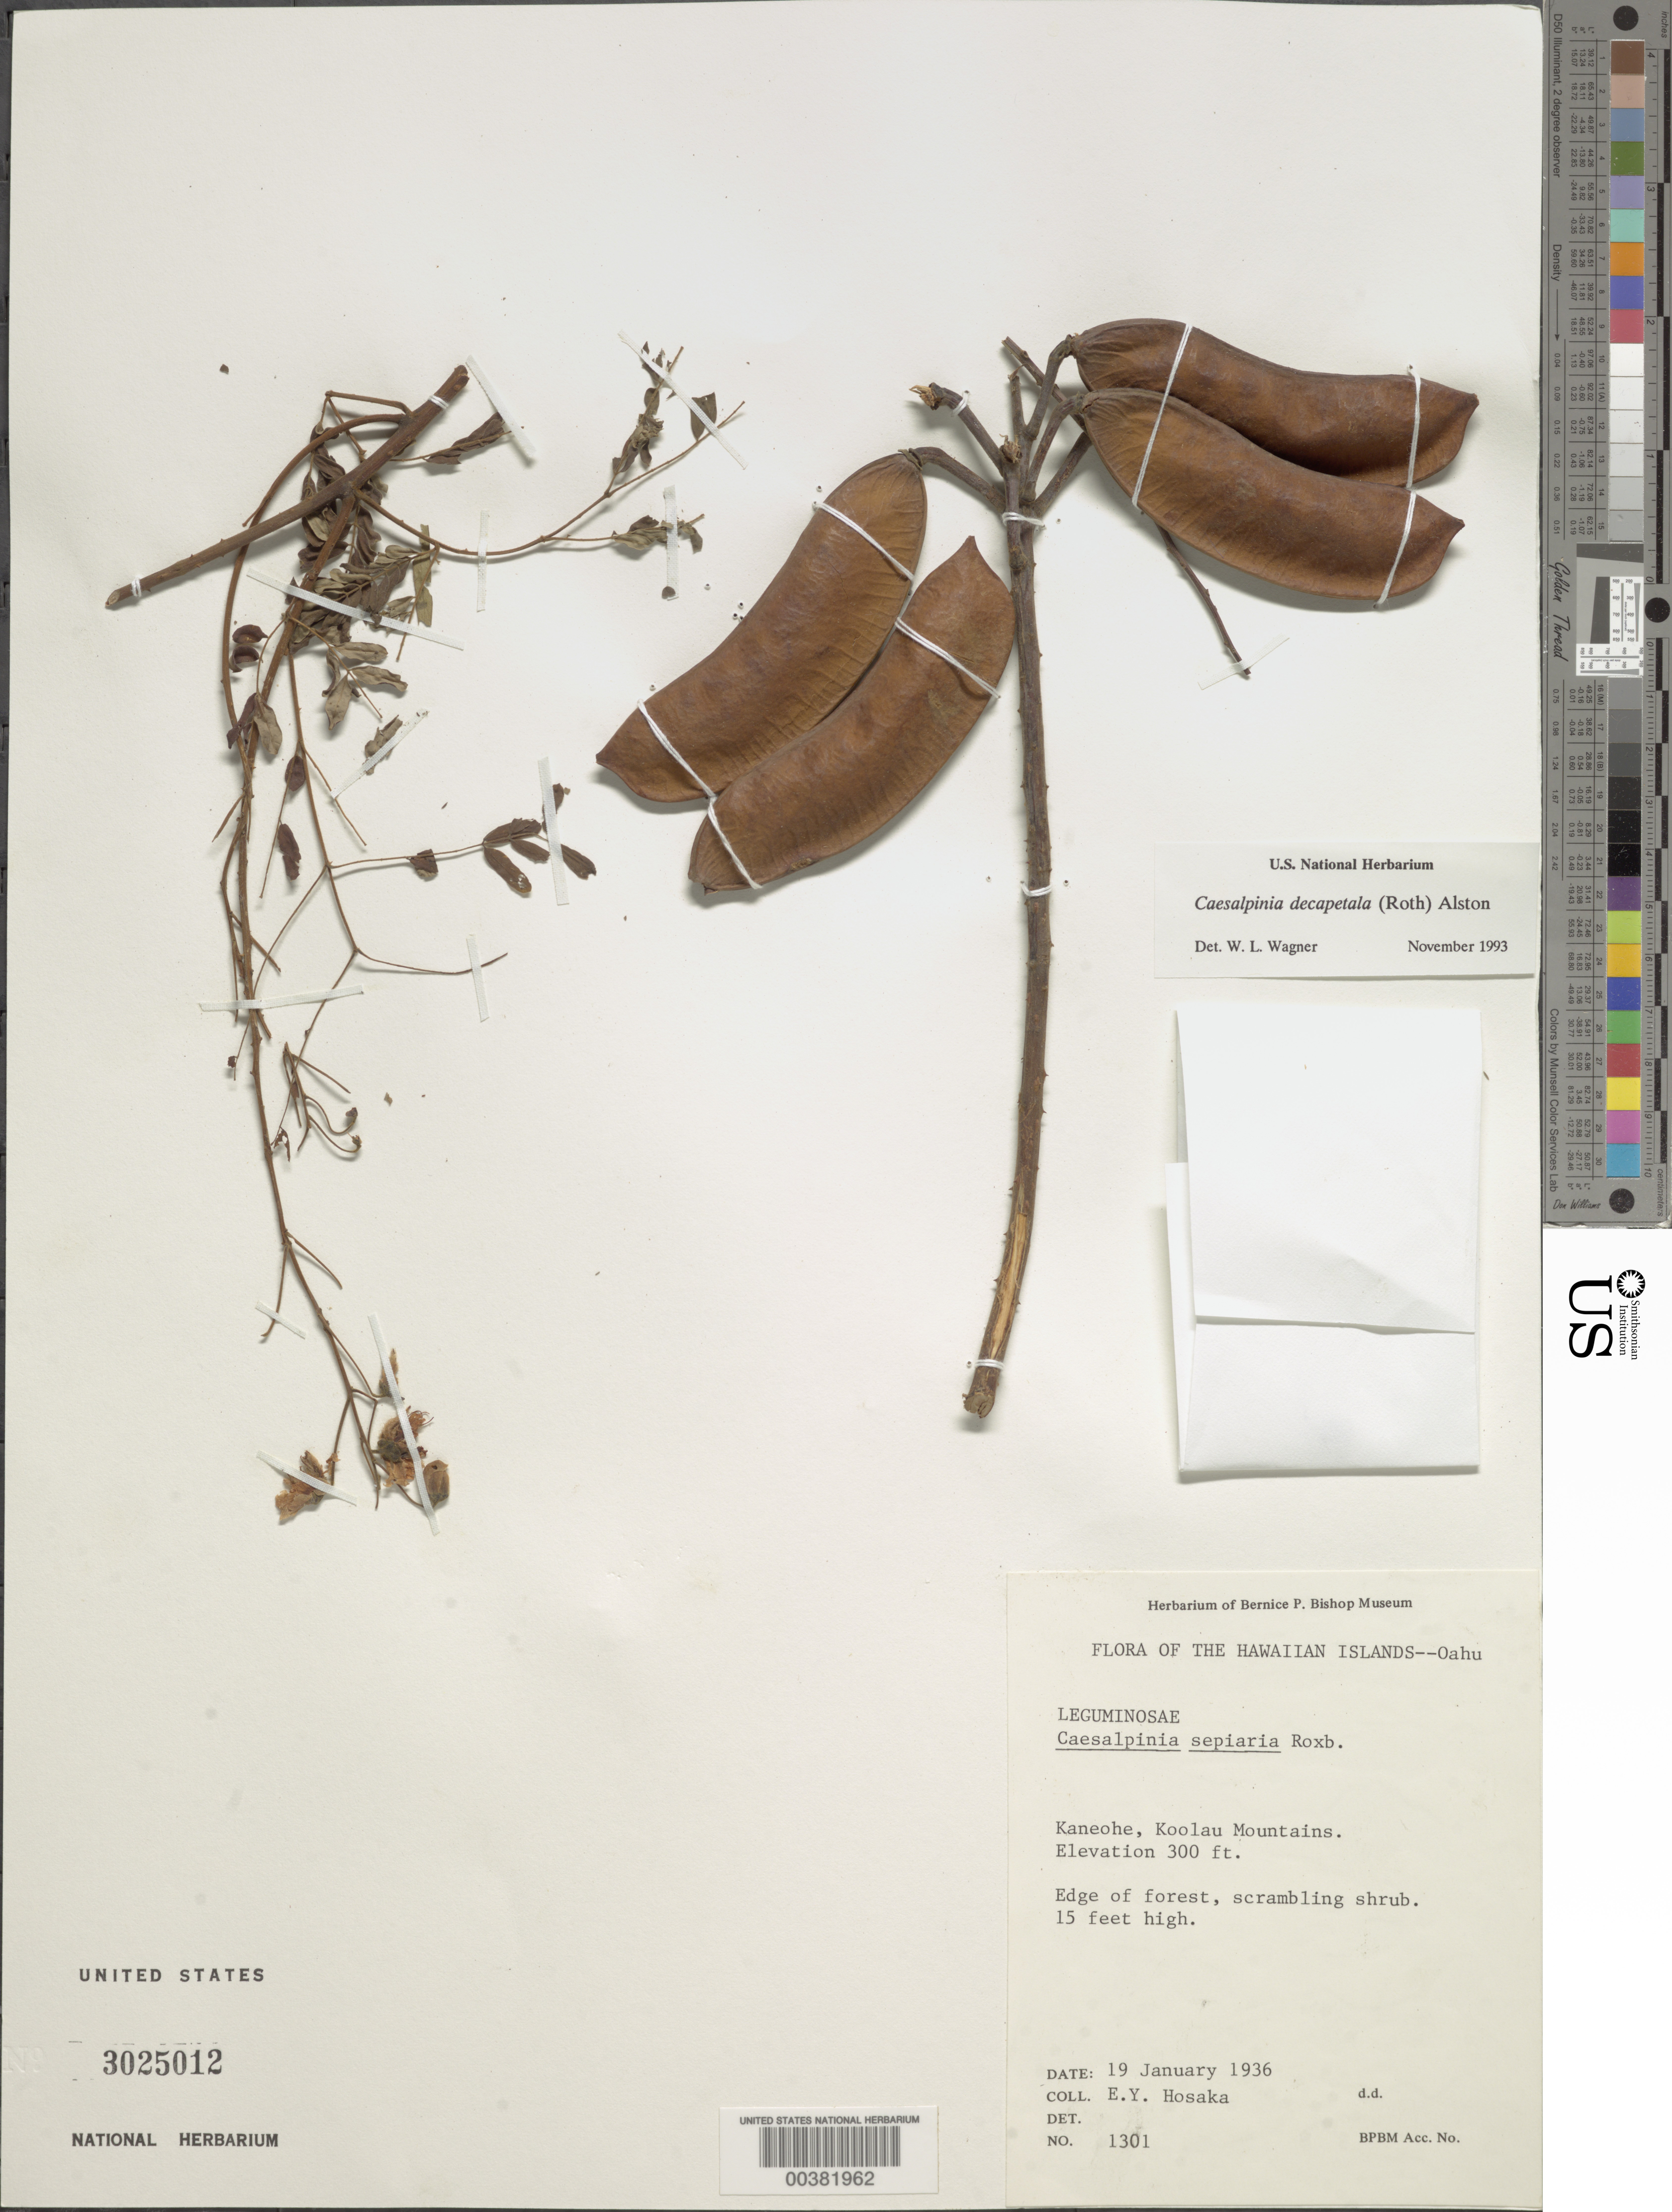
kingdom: Plantae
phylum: Tracheophyta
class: Magnoliopsida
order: Fabales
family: Fabaceae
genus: Biancaea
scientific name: Biancaea decapetala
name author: (Roth) O. Deg.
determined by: Wagner, W. L., (BOT), Smithsonian Institution - National Museum of Natural History (UNITED STATES)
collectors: E. Y. Hosaka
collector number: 1301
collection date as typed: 19 Jan 1936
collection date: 1936-01-19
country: United States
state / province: Hawaii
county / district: Honolulu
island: Oahu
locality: Kaneohe, koolau mts.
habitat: Edge of forest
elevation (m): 91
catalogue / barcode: US 3025012